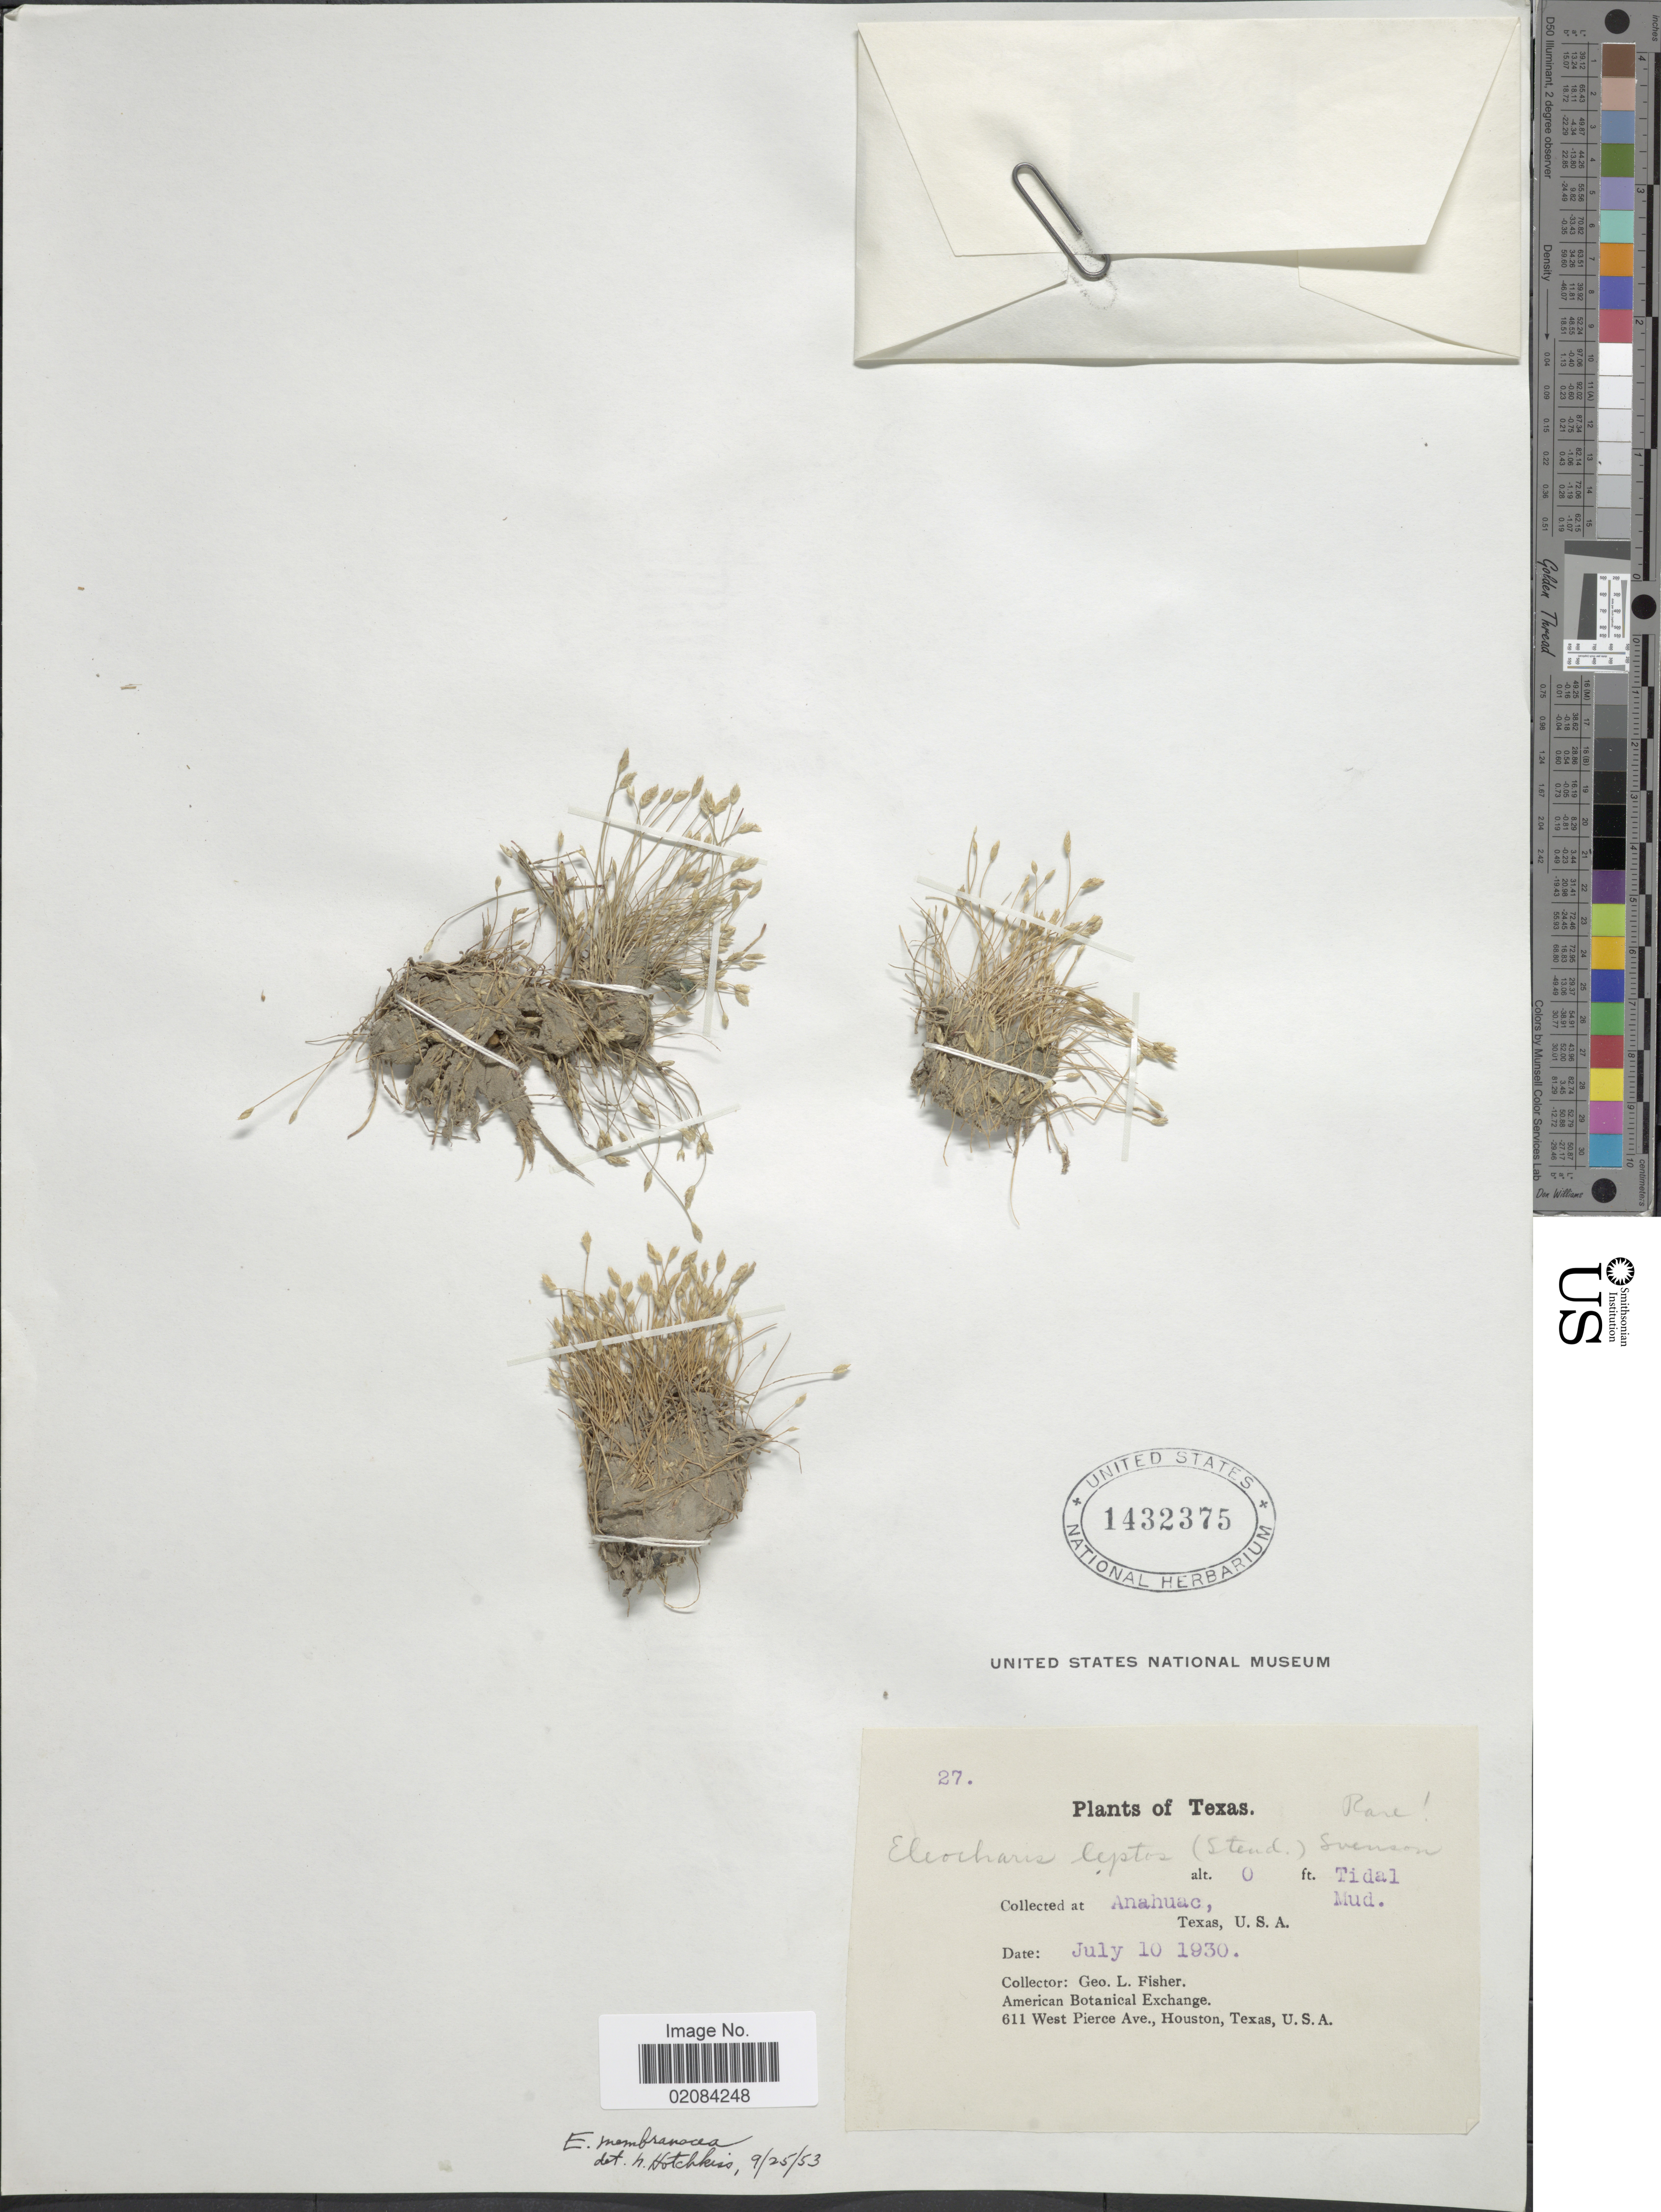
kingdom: Plantae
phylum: Tracheophyta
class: Liliopsida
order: Poales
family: Cyperaceae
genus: Eleocharis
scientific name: Eleocharis coloradoensis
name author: (Britton) Gilly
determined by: Strong, Mark T., (BOT), Smithsonian Institution - National Museum of Natural History (UNITED STATES)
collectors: G. L. Fisher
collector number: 27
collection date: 1930-07-10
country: United States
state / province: Texas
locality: Anahuac, Texas, U.S.A. Tidal Mud.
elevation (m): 0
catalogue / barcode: US 1432375